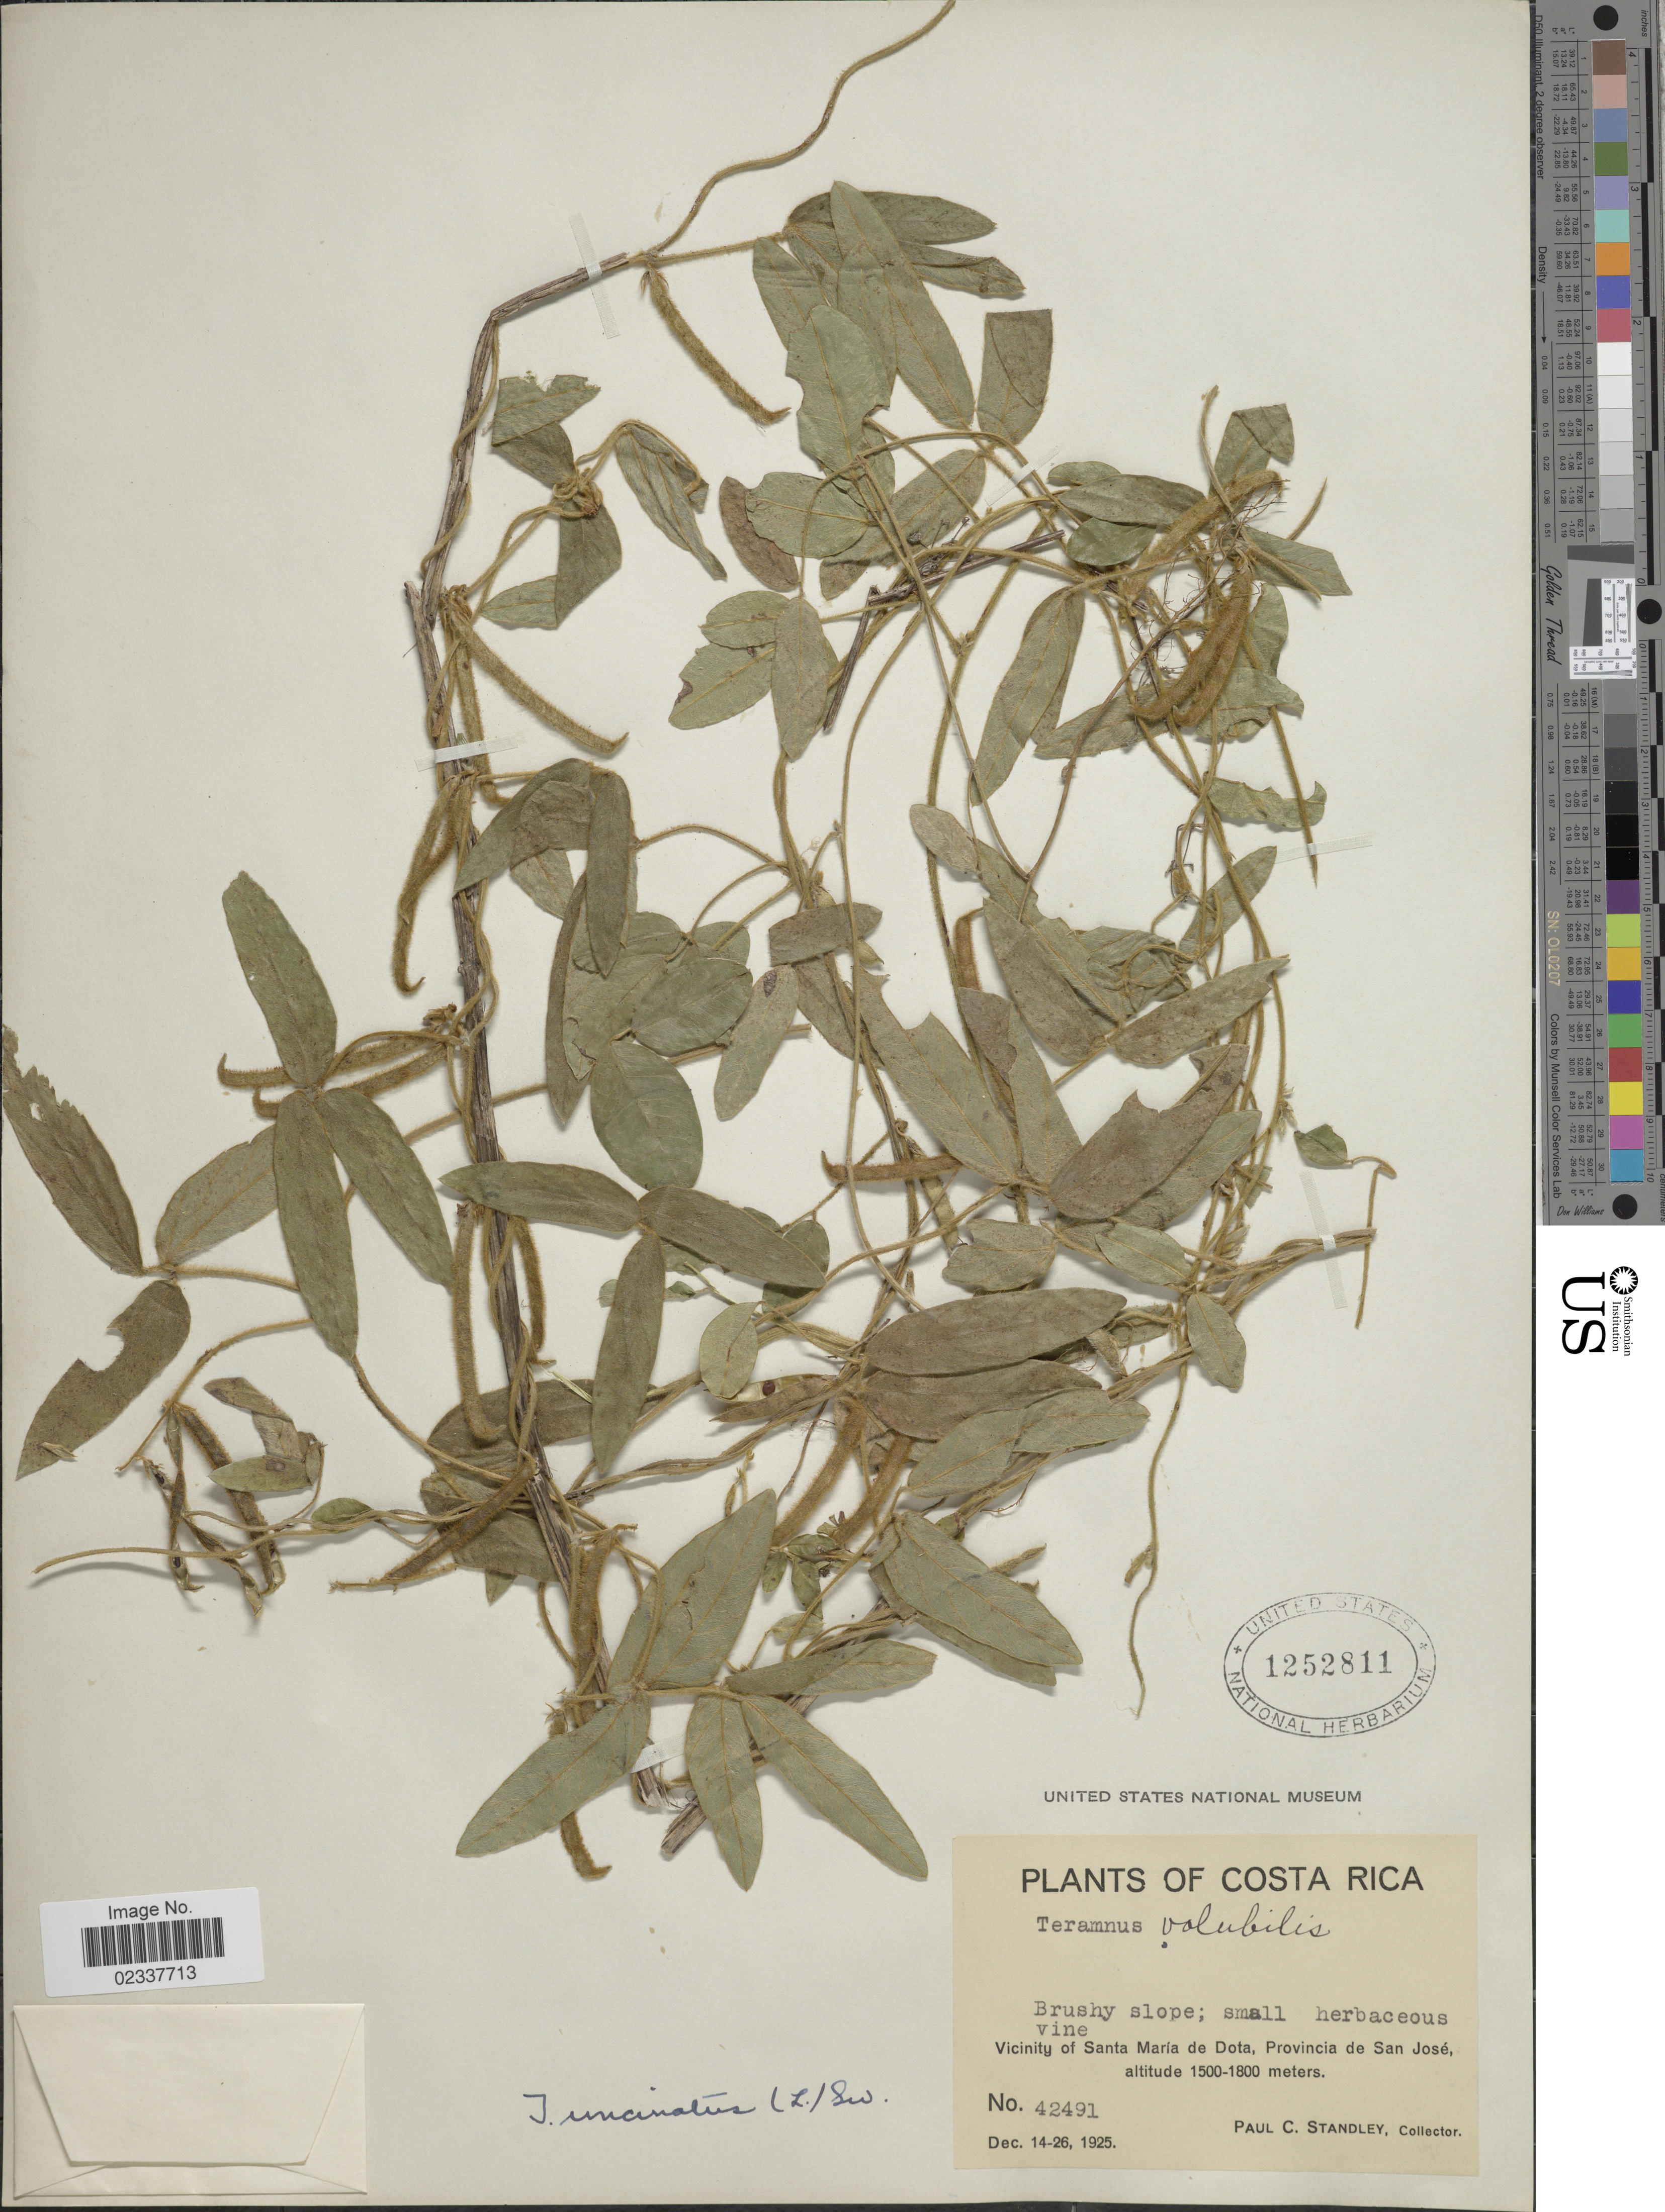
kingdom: Plantae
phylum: Tracheophyta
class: Magnoliopsida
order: Fabales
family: Fabaceae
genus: Teramnus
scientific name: Teramnus uncinatus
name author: (L.) Sw.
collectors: P. C. Standley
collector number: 42491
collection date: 1925-12-14/1925-12-26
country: Costa Rica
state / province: San José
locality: Vicinity of Santa Maria de Dota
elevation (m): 1500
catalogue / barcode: US 1252811